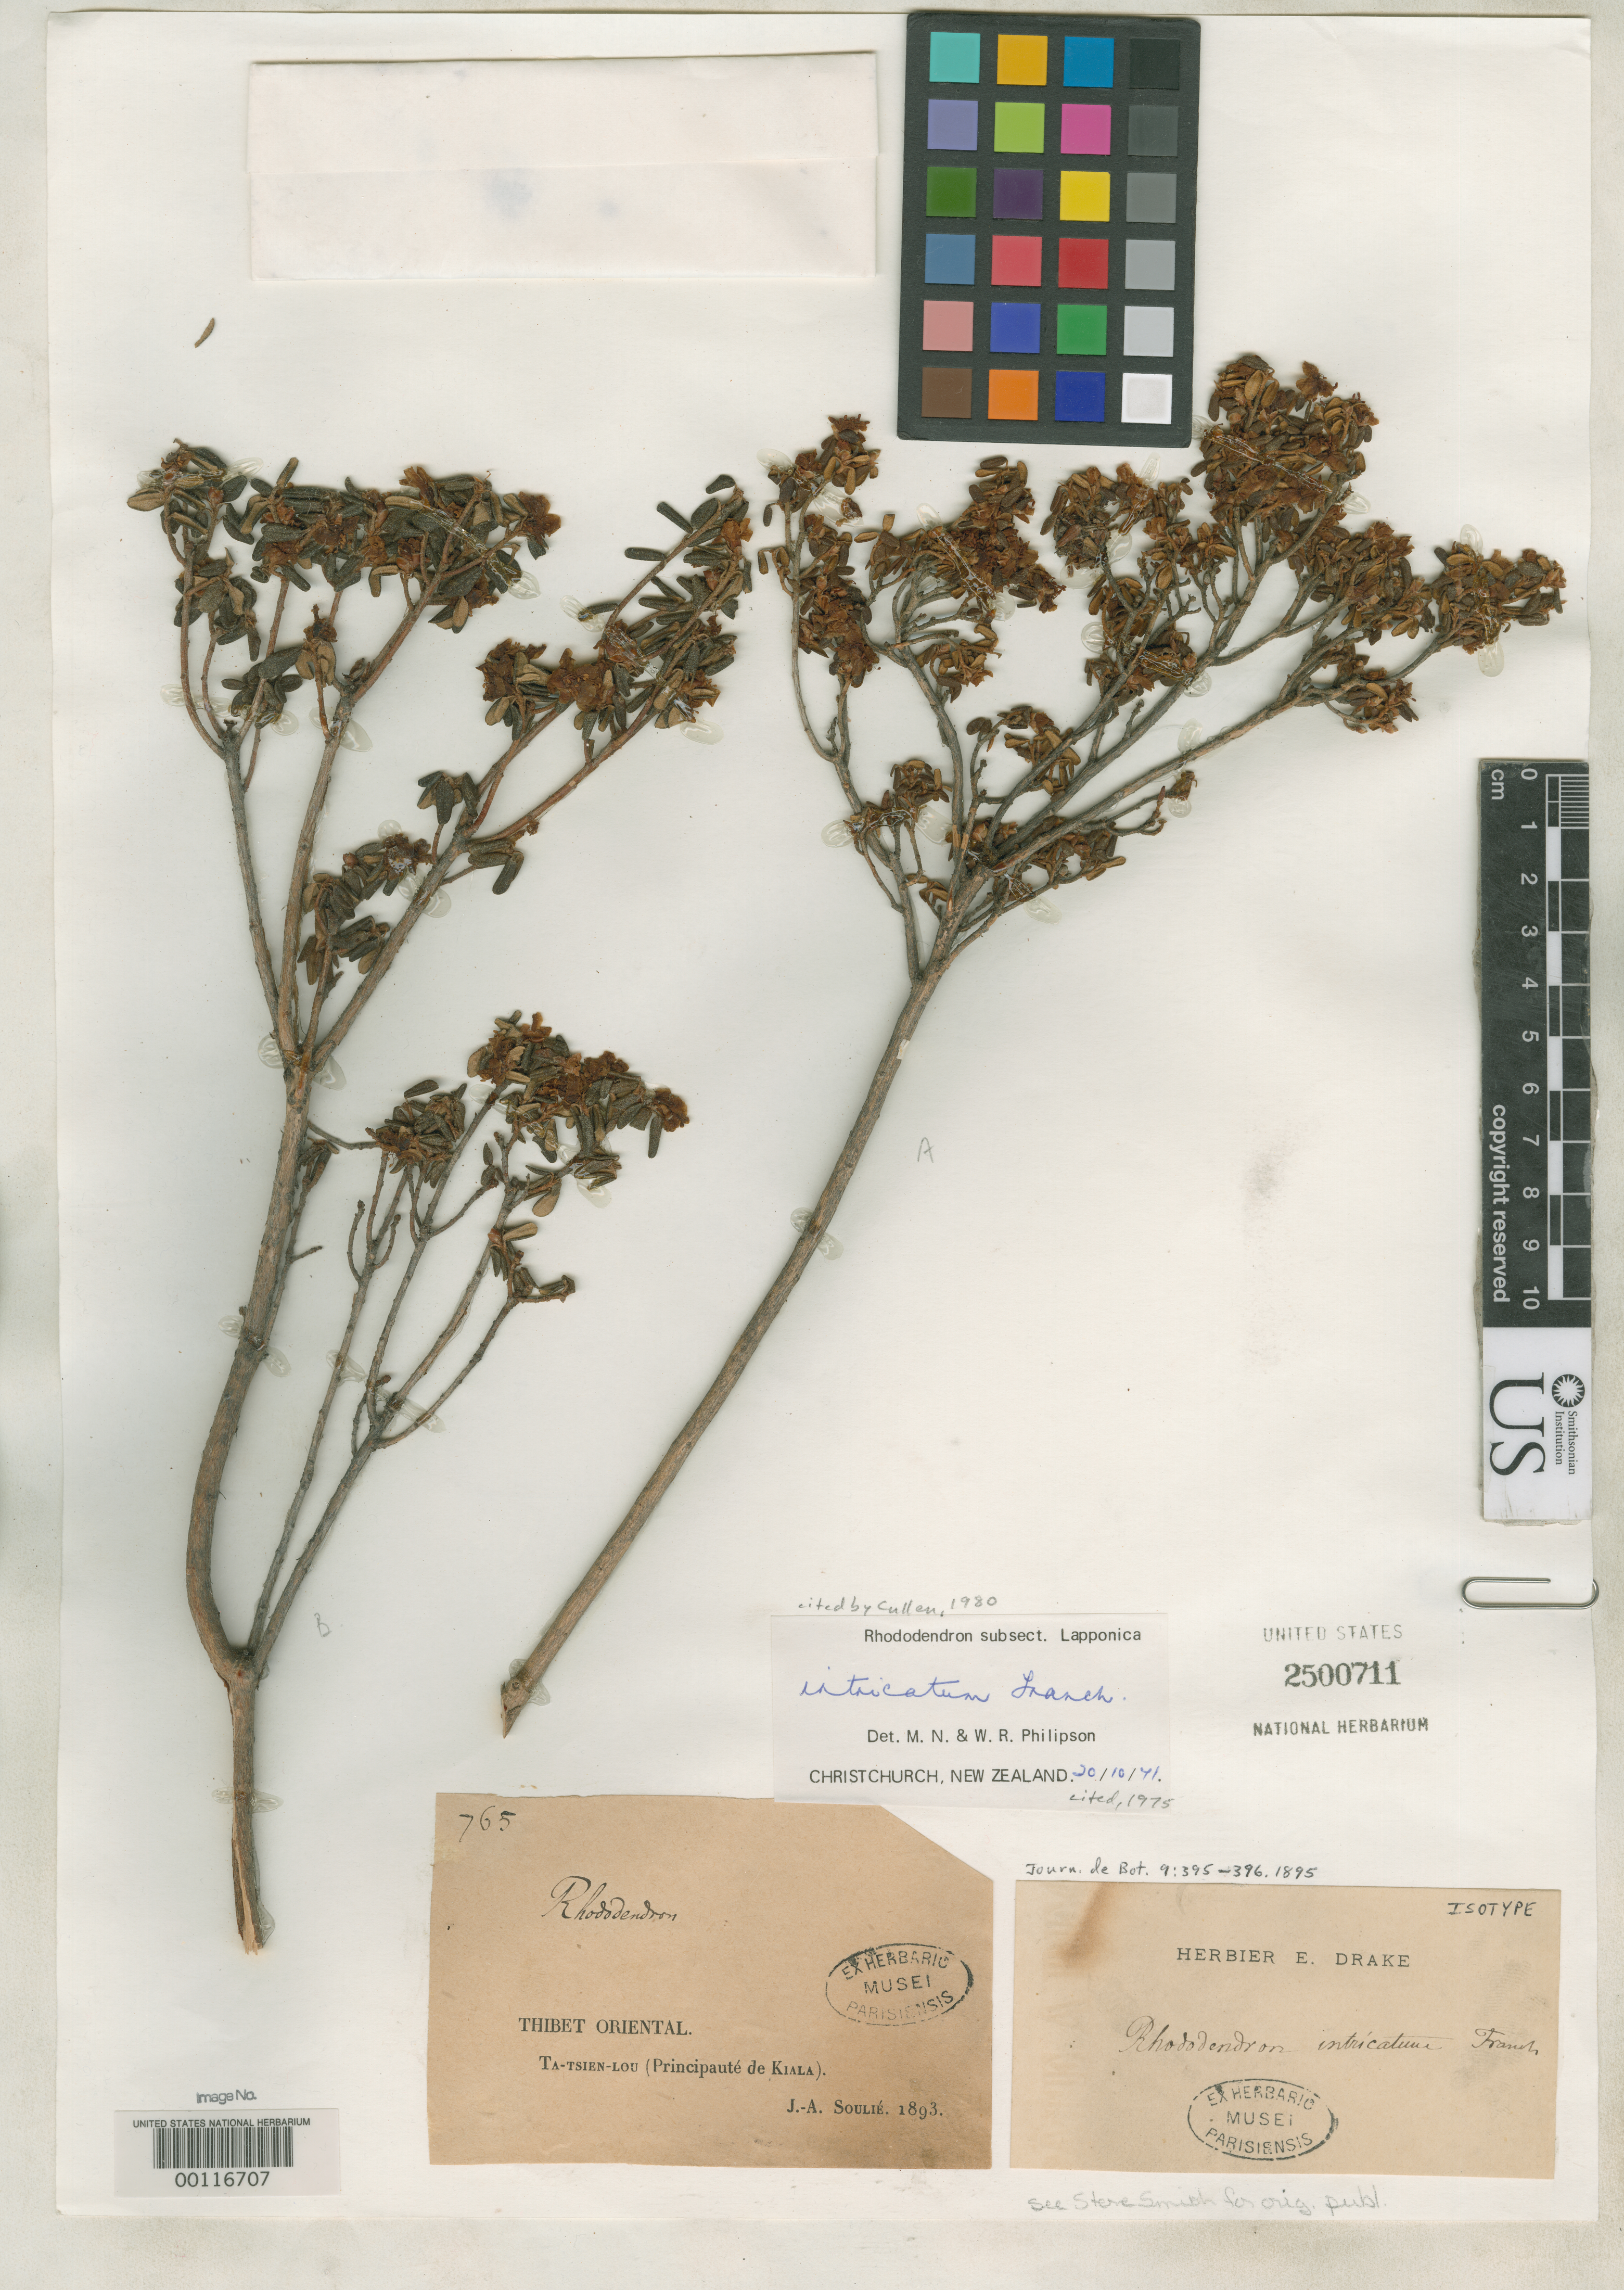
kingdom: Plantae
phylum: Tracheophyta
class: Magnoliopsida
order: Ericales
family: Ericaceae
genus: Rhododendron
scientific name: Rhododendron intricatum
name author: Franch.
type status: Isotype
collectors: J. Soulie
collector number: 765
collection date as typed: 1893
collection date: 1893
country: China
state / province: Xizang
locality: Ta-tsien-lou (Principaute de Kiala).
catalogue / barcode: US 2500711